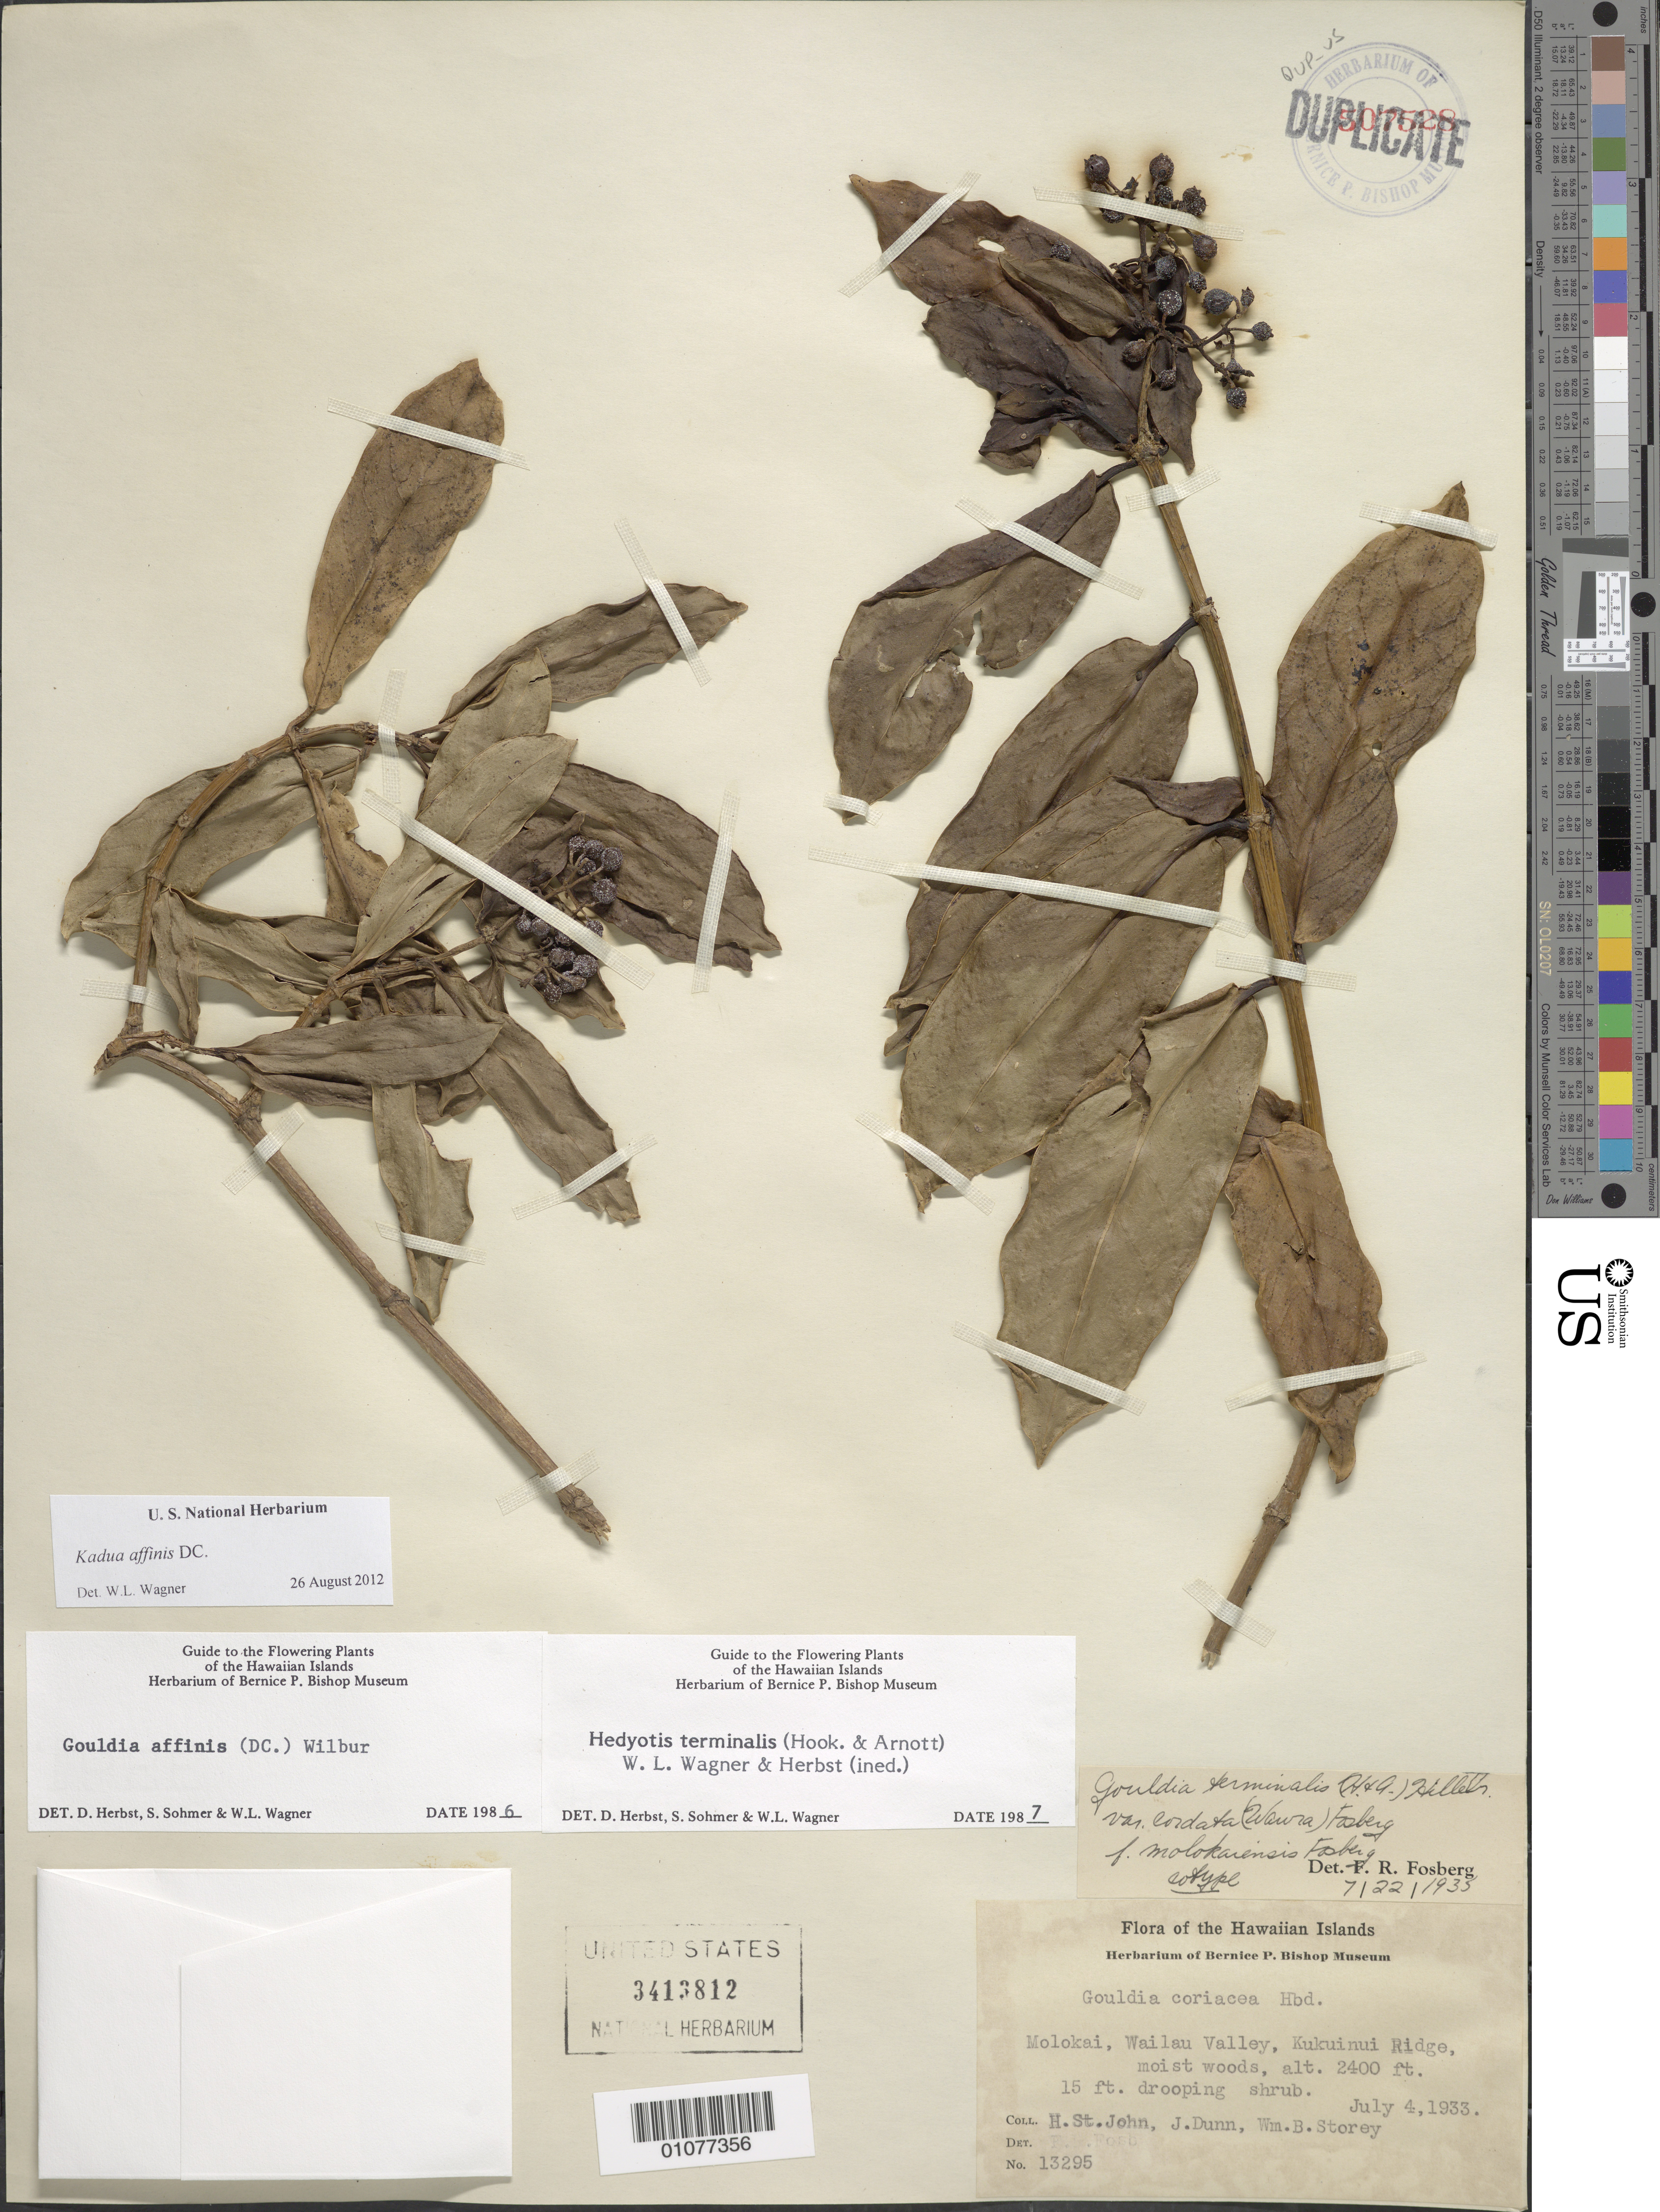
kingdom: Plantae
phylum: Tracheophyta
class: Magnoliopsida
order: Gentianales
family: Rubiaceae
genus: Kadua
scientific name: Kadua affinis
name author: DC.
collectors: H. St. John, J. Dunn & W. Storey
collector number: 13295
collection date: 1933-07-04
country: United States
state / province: Hawaii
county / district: Maui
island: Moloka'i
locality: Wailau Valley, Kukuinui Ridge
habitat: moist woods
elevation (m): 732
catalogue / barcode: US 3413812